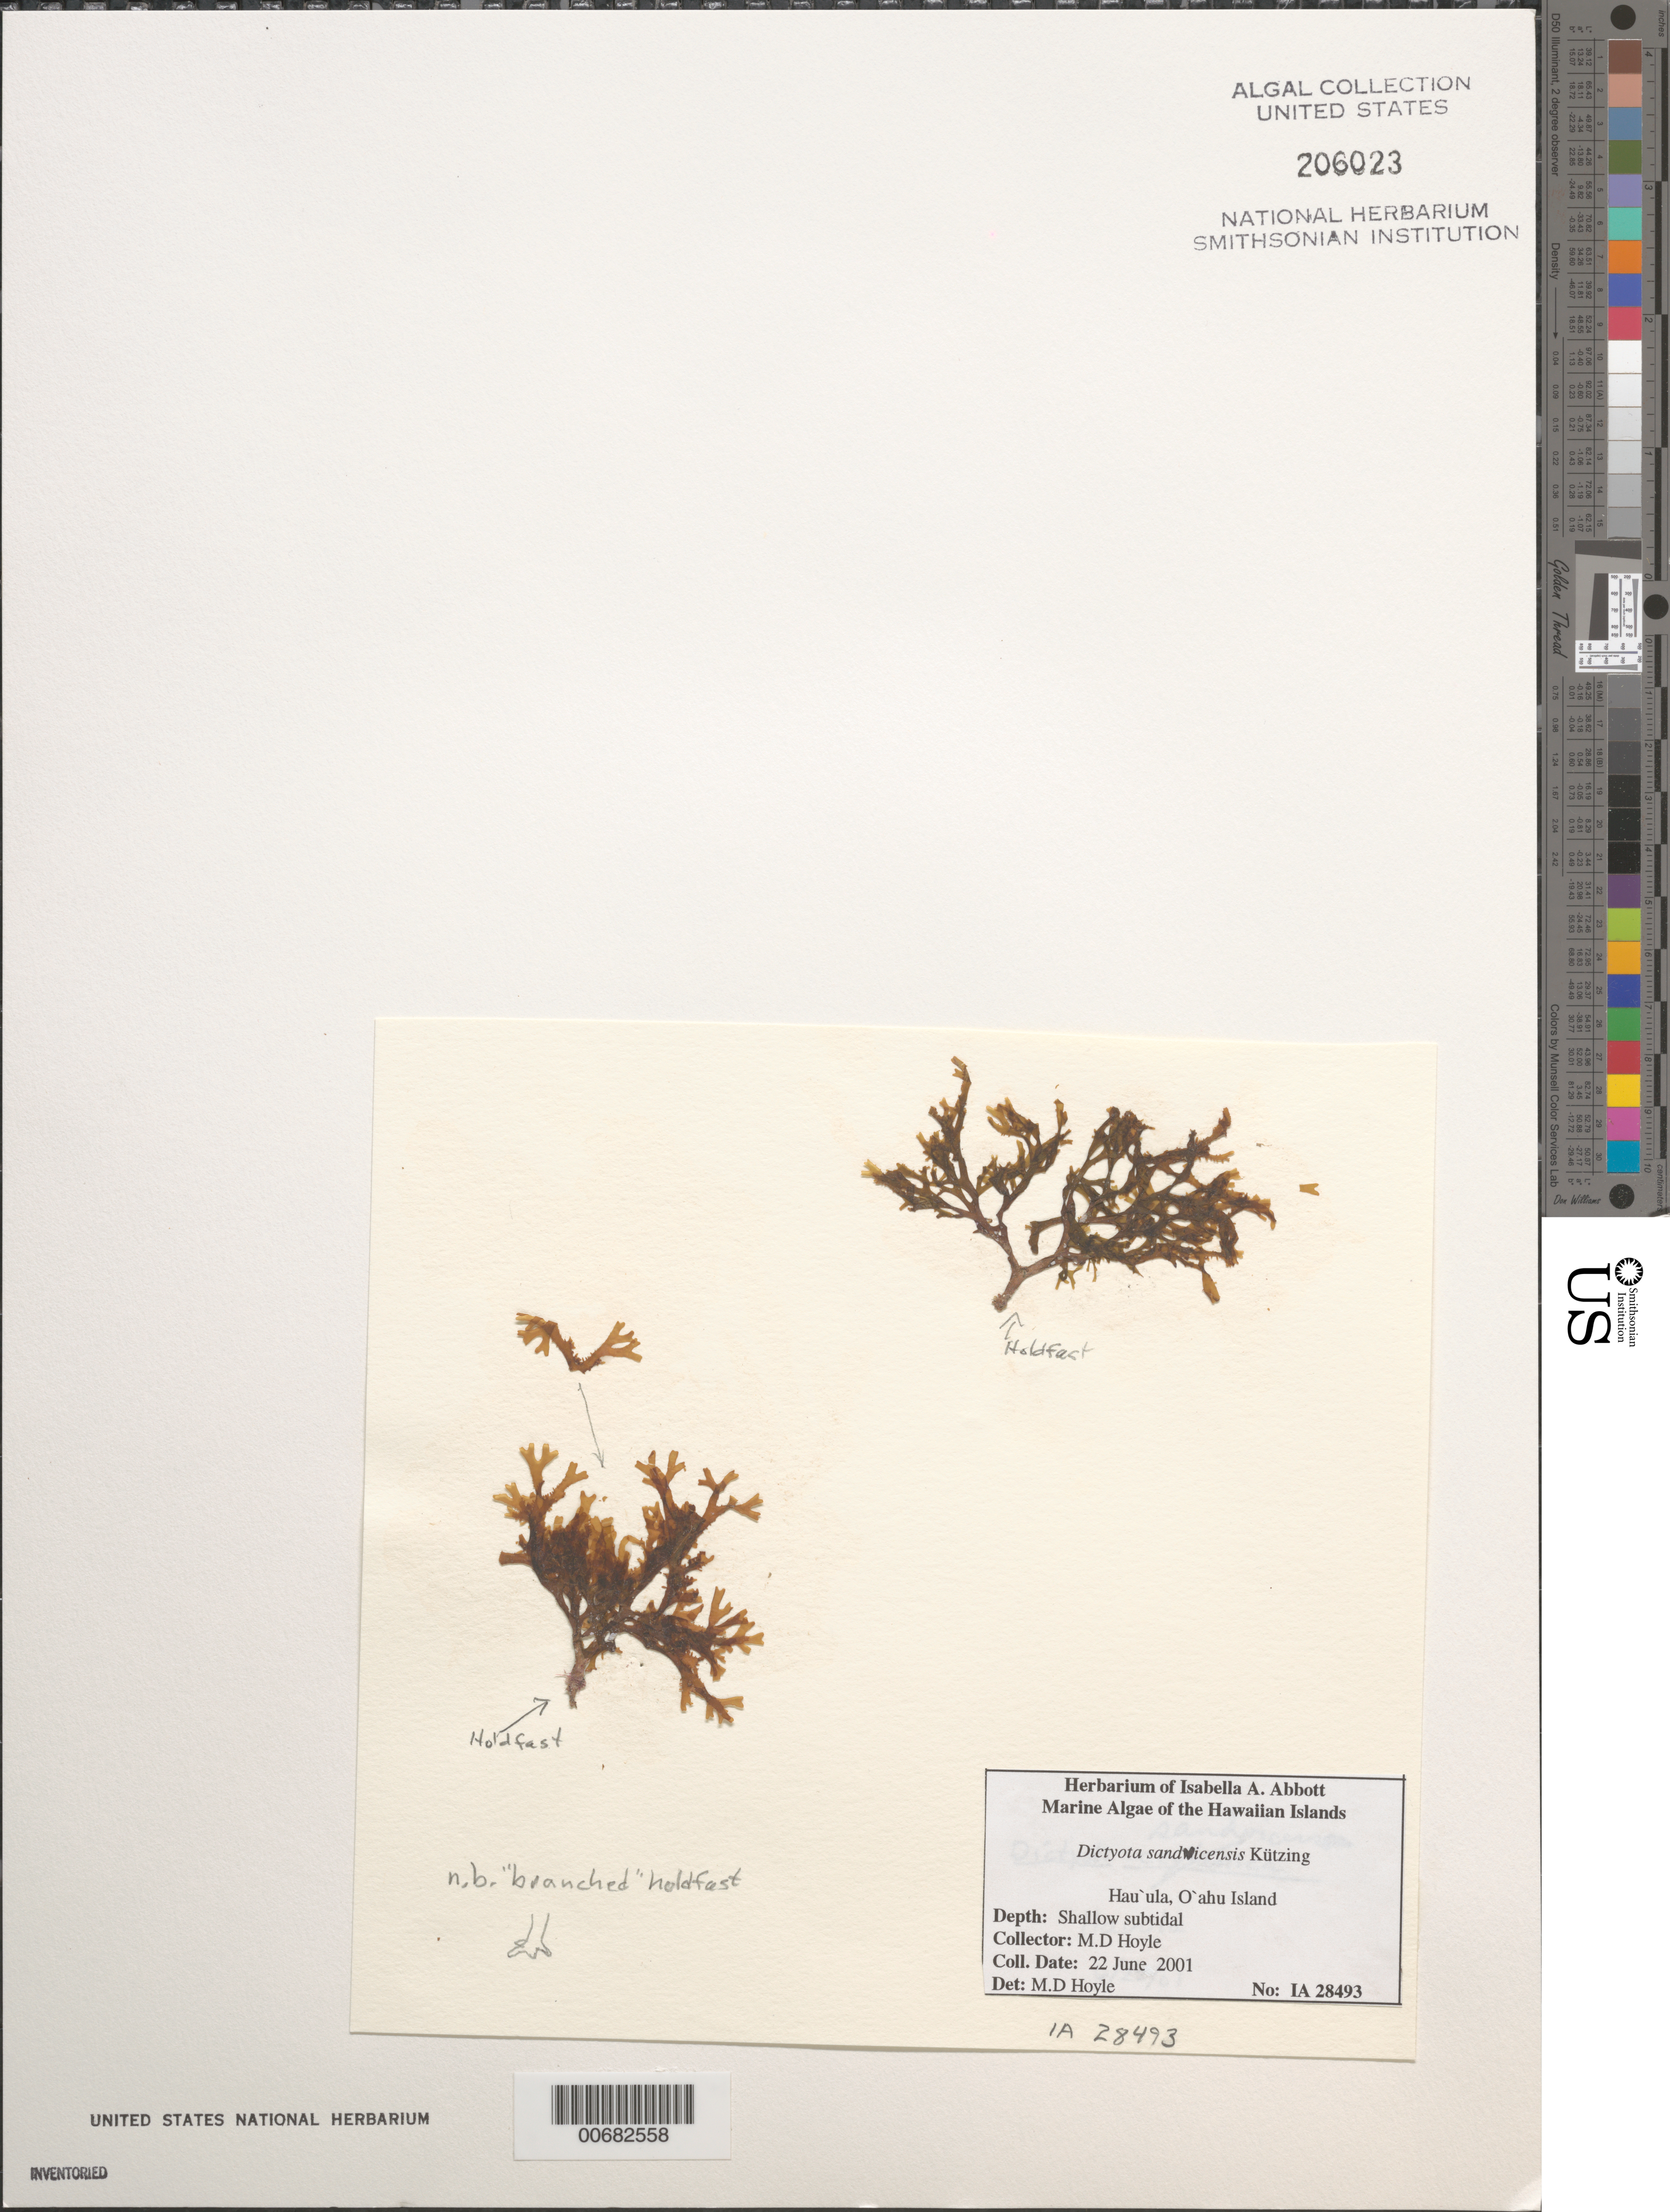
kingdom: Chromista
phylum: Ochrophyta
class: Phaeophyceae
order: Dictyotales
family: Dictyotaceae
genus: Dictyota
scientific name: Dictyota sandvicensis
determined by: Hoyle, Mitchell D.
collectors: M. Hoyle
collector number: IAA 28493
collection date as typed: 22 Jun 2001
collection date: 2001-06-22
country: United States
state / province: Hawaii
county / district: Honolulu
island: Oahu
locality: Hau'ula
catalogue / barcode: US 206023